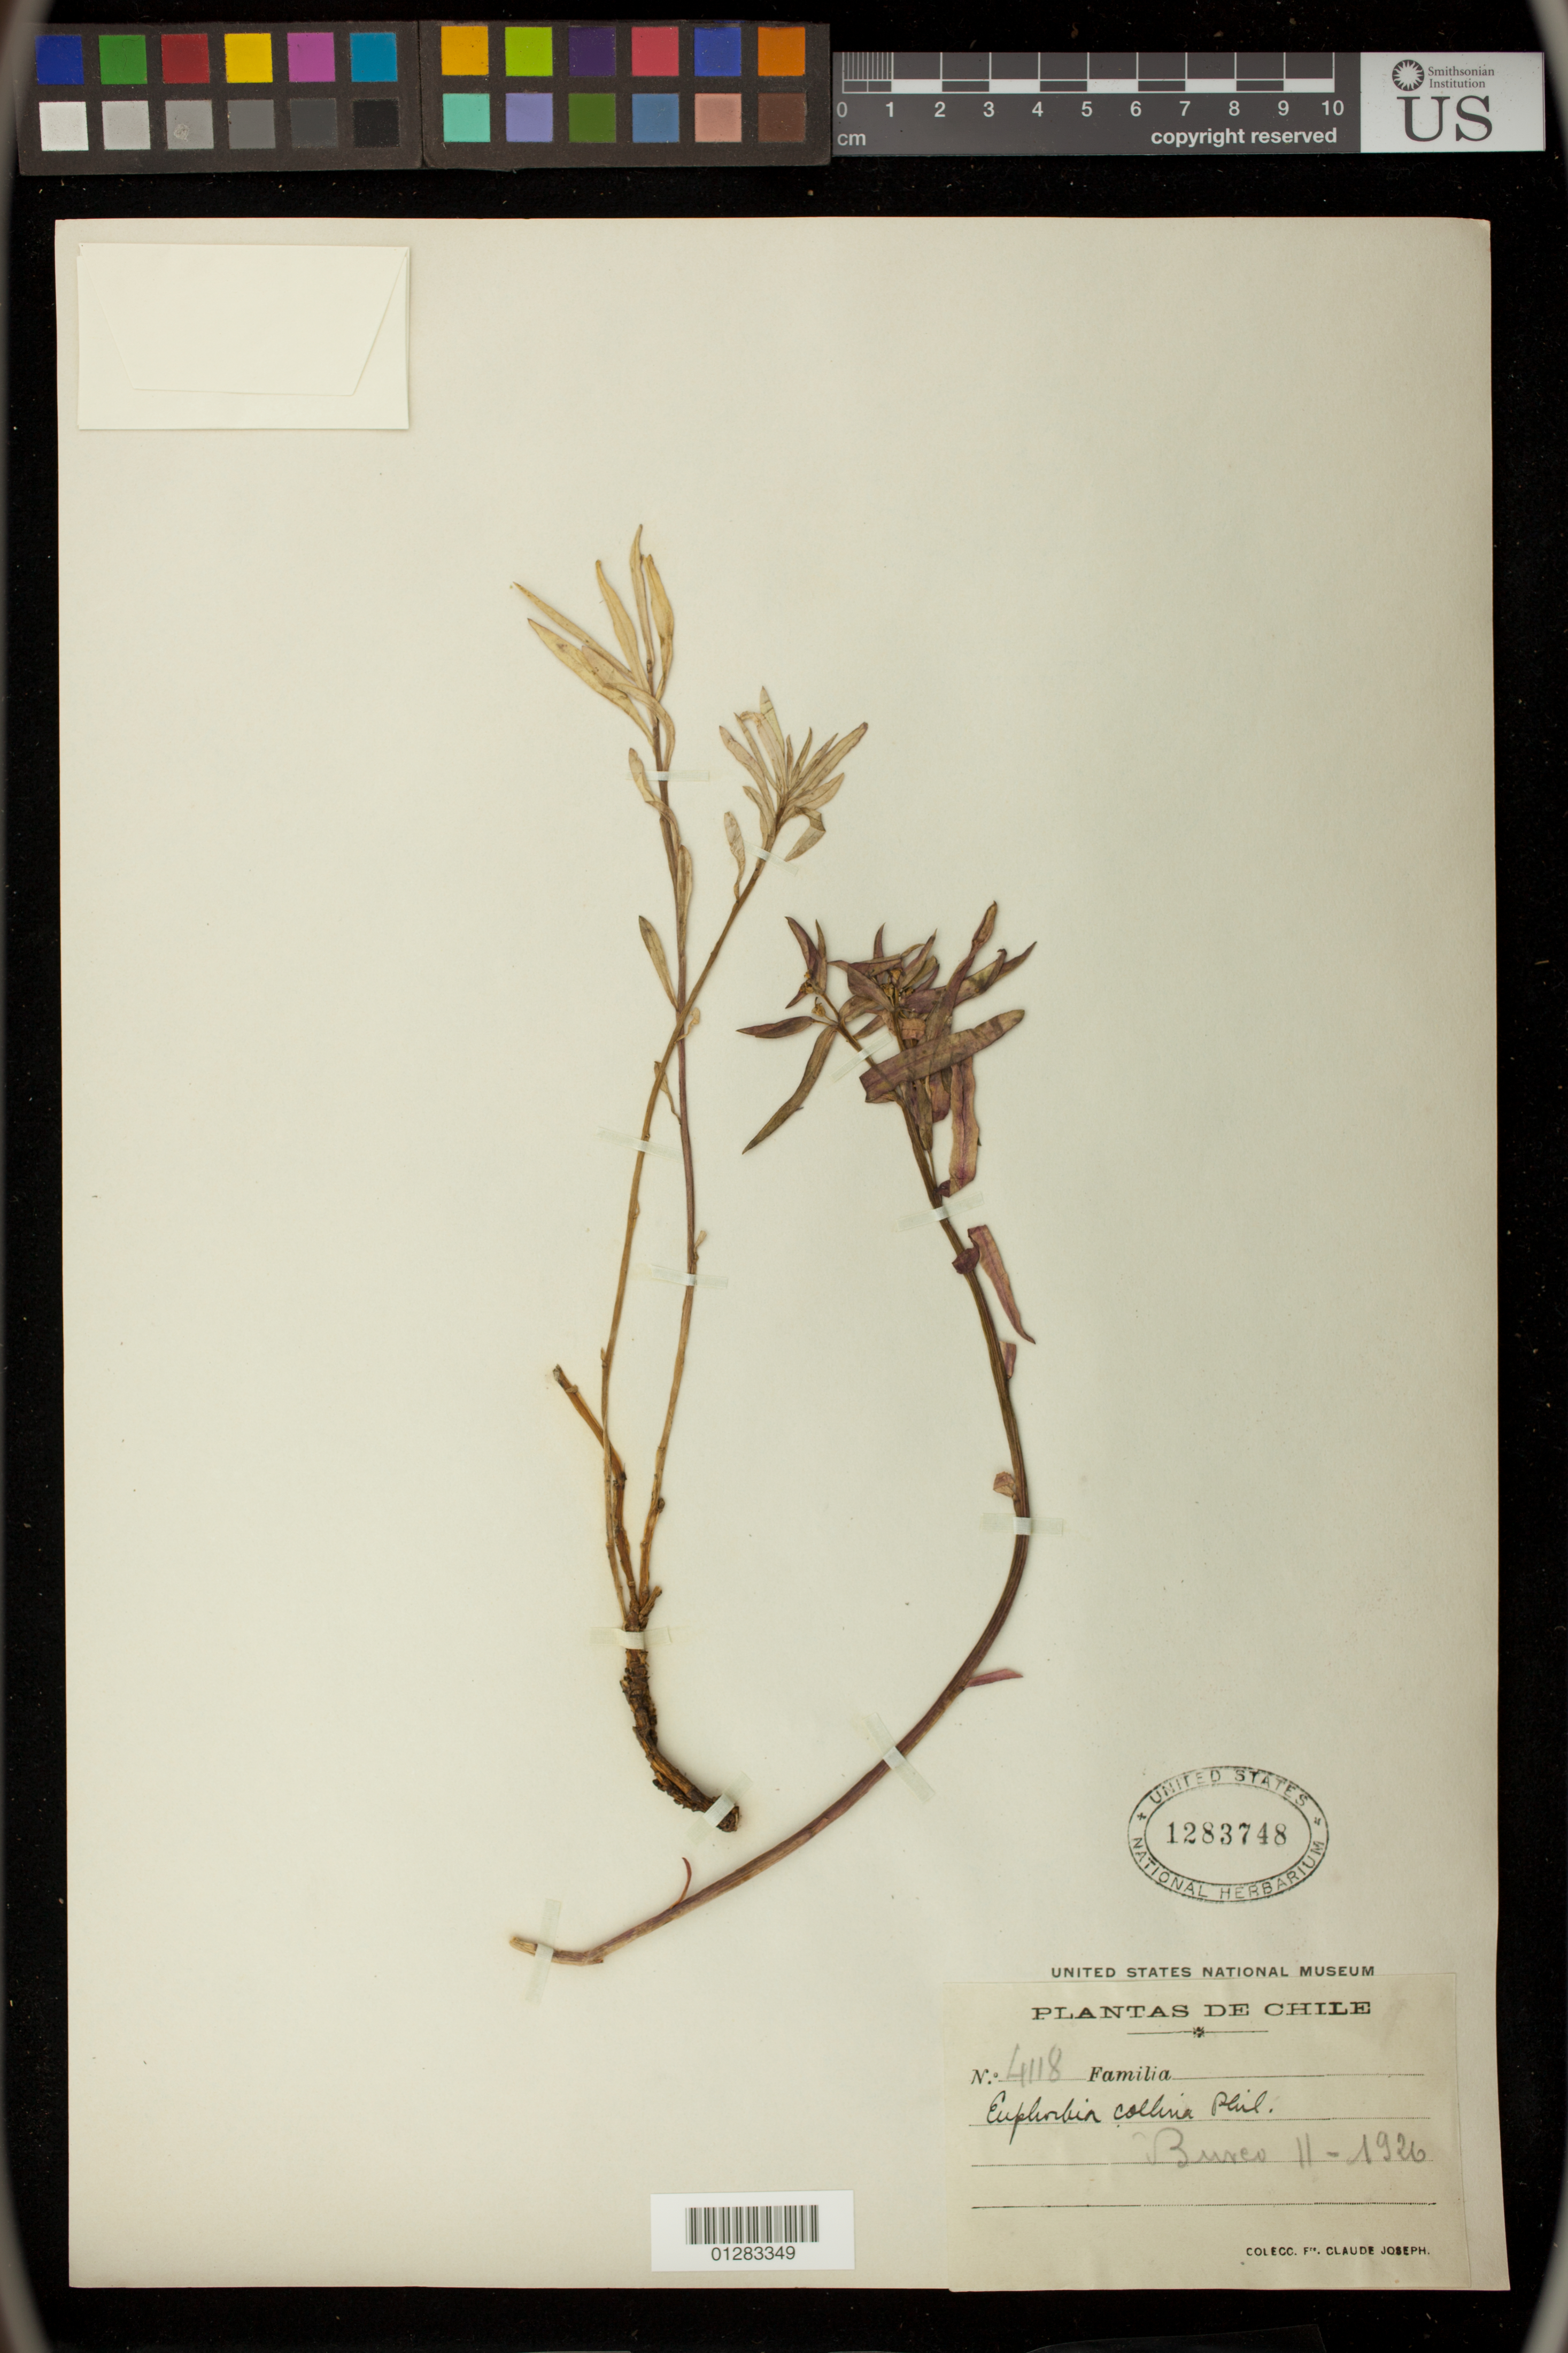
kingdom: Plantae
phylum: Tracheophyta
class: Magnoliopsida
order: Malpighiales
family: Euphorbiaceae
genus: Euphorbia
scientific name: Euphorbia collina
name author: Brandegee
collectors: Bro. Claude-Joseph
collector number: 4118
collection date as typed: Nov 1926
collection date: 1926-11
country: Chile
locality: Bureo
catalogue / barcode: US 1283748